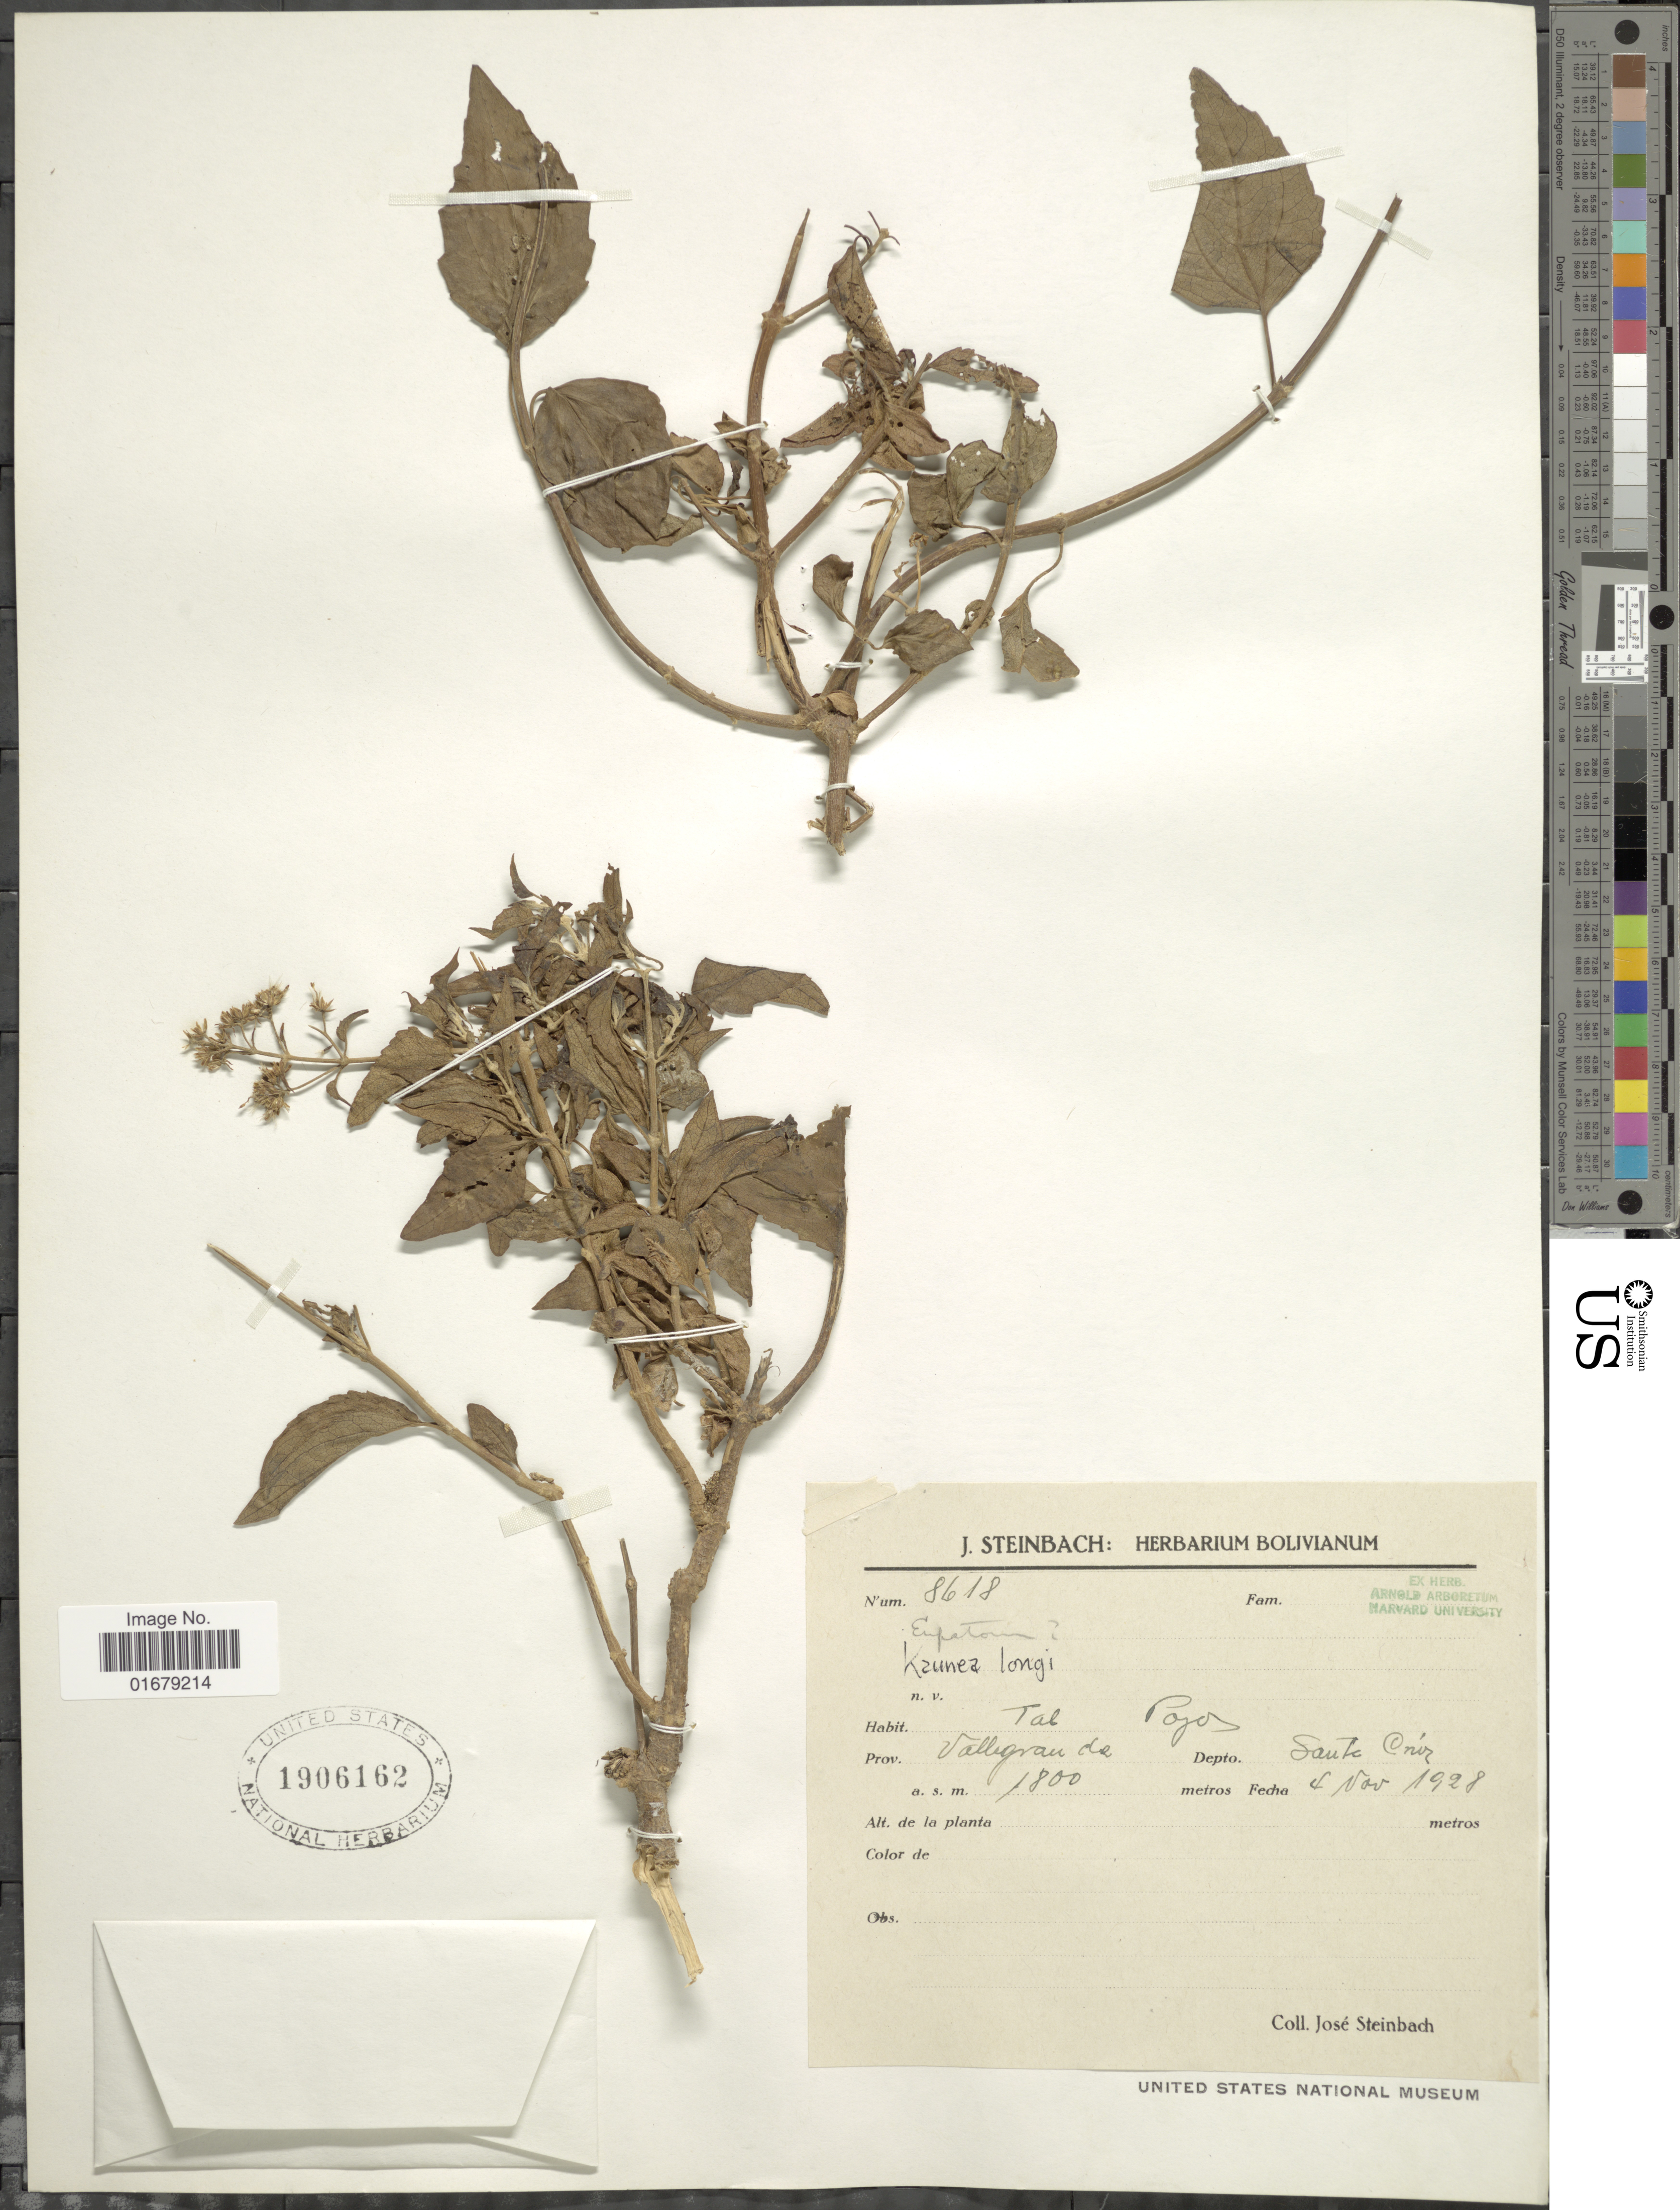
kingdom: Plantae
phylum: Tracheophyta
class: Magnoliopsida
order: Asterales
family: Asteraceae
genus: Kaunia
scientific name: Kaunia saltensis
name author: (Hieron.) R.M. King & H. Rob.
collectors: J. Steinbach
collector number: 8618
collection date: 1928-11-04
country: Bolivia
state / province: Santa Cruz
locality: Prov. Vallegrande. Depto. Santa Cruz.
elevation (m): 1800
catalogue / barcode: US 1906162